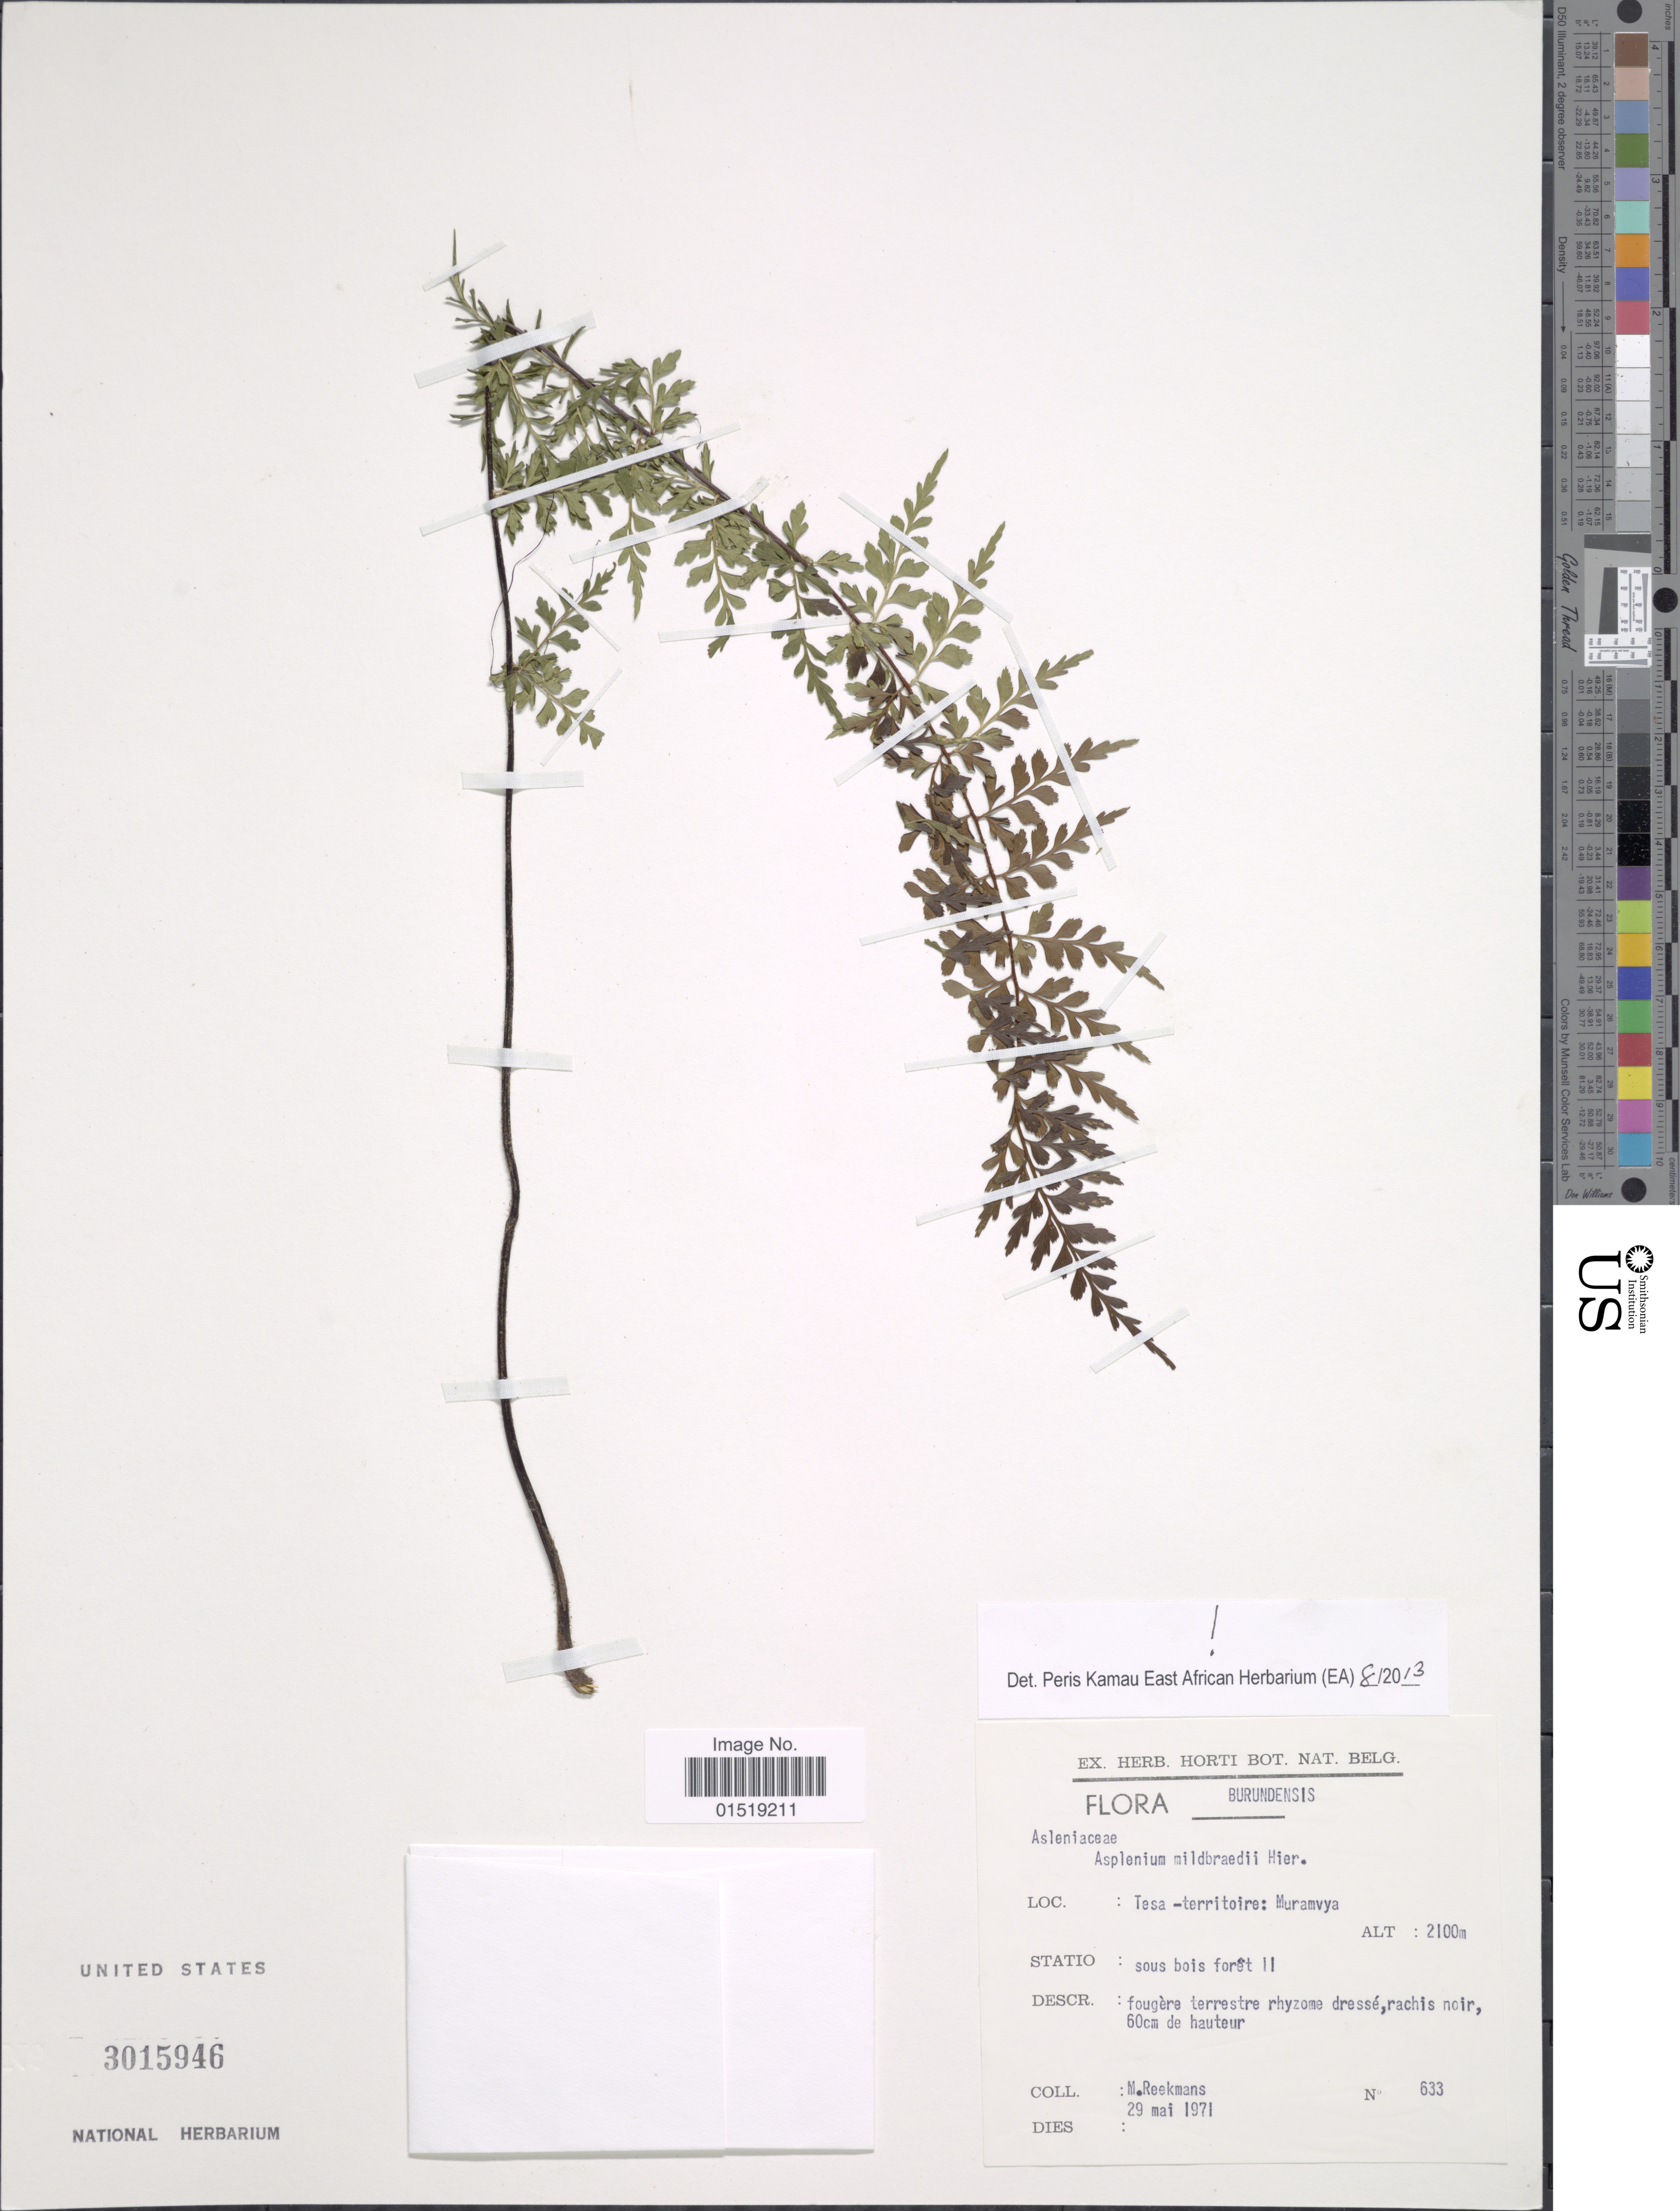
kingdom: Plantae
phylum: Tracheophyta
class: Polypodiopsida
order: Polypodiales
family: Aspleniaceae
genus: Asplenium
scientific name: Asplenium mildbraedii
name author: Hieron.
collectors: M. Reekmans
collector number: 633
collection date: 1971-05-29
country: Burundi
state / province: Muramvya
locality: Burundensis. Tesa - territoire: Murramvya.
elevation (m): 2100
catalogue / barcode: US 3015946